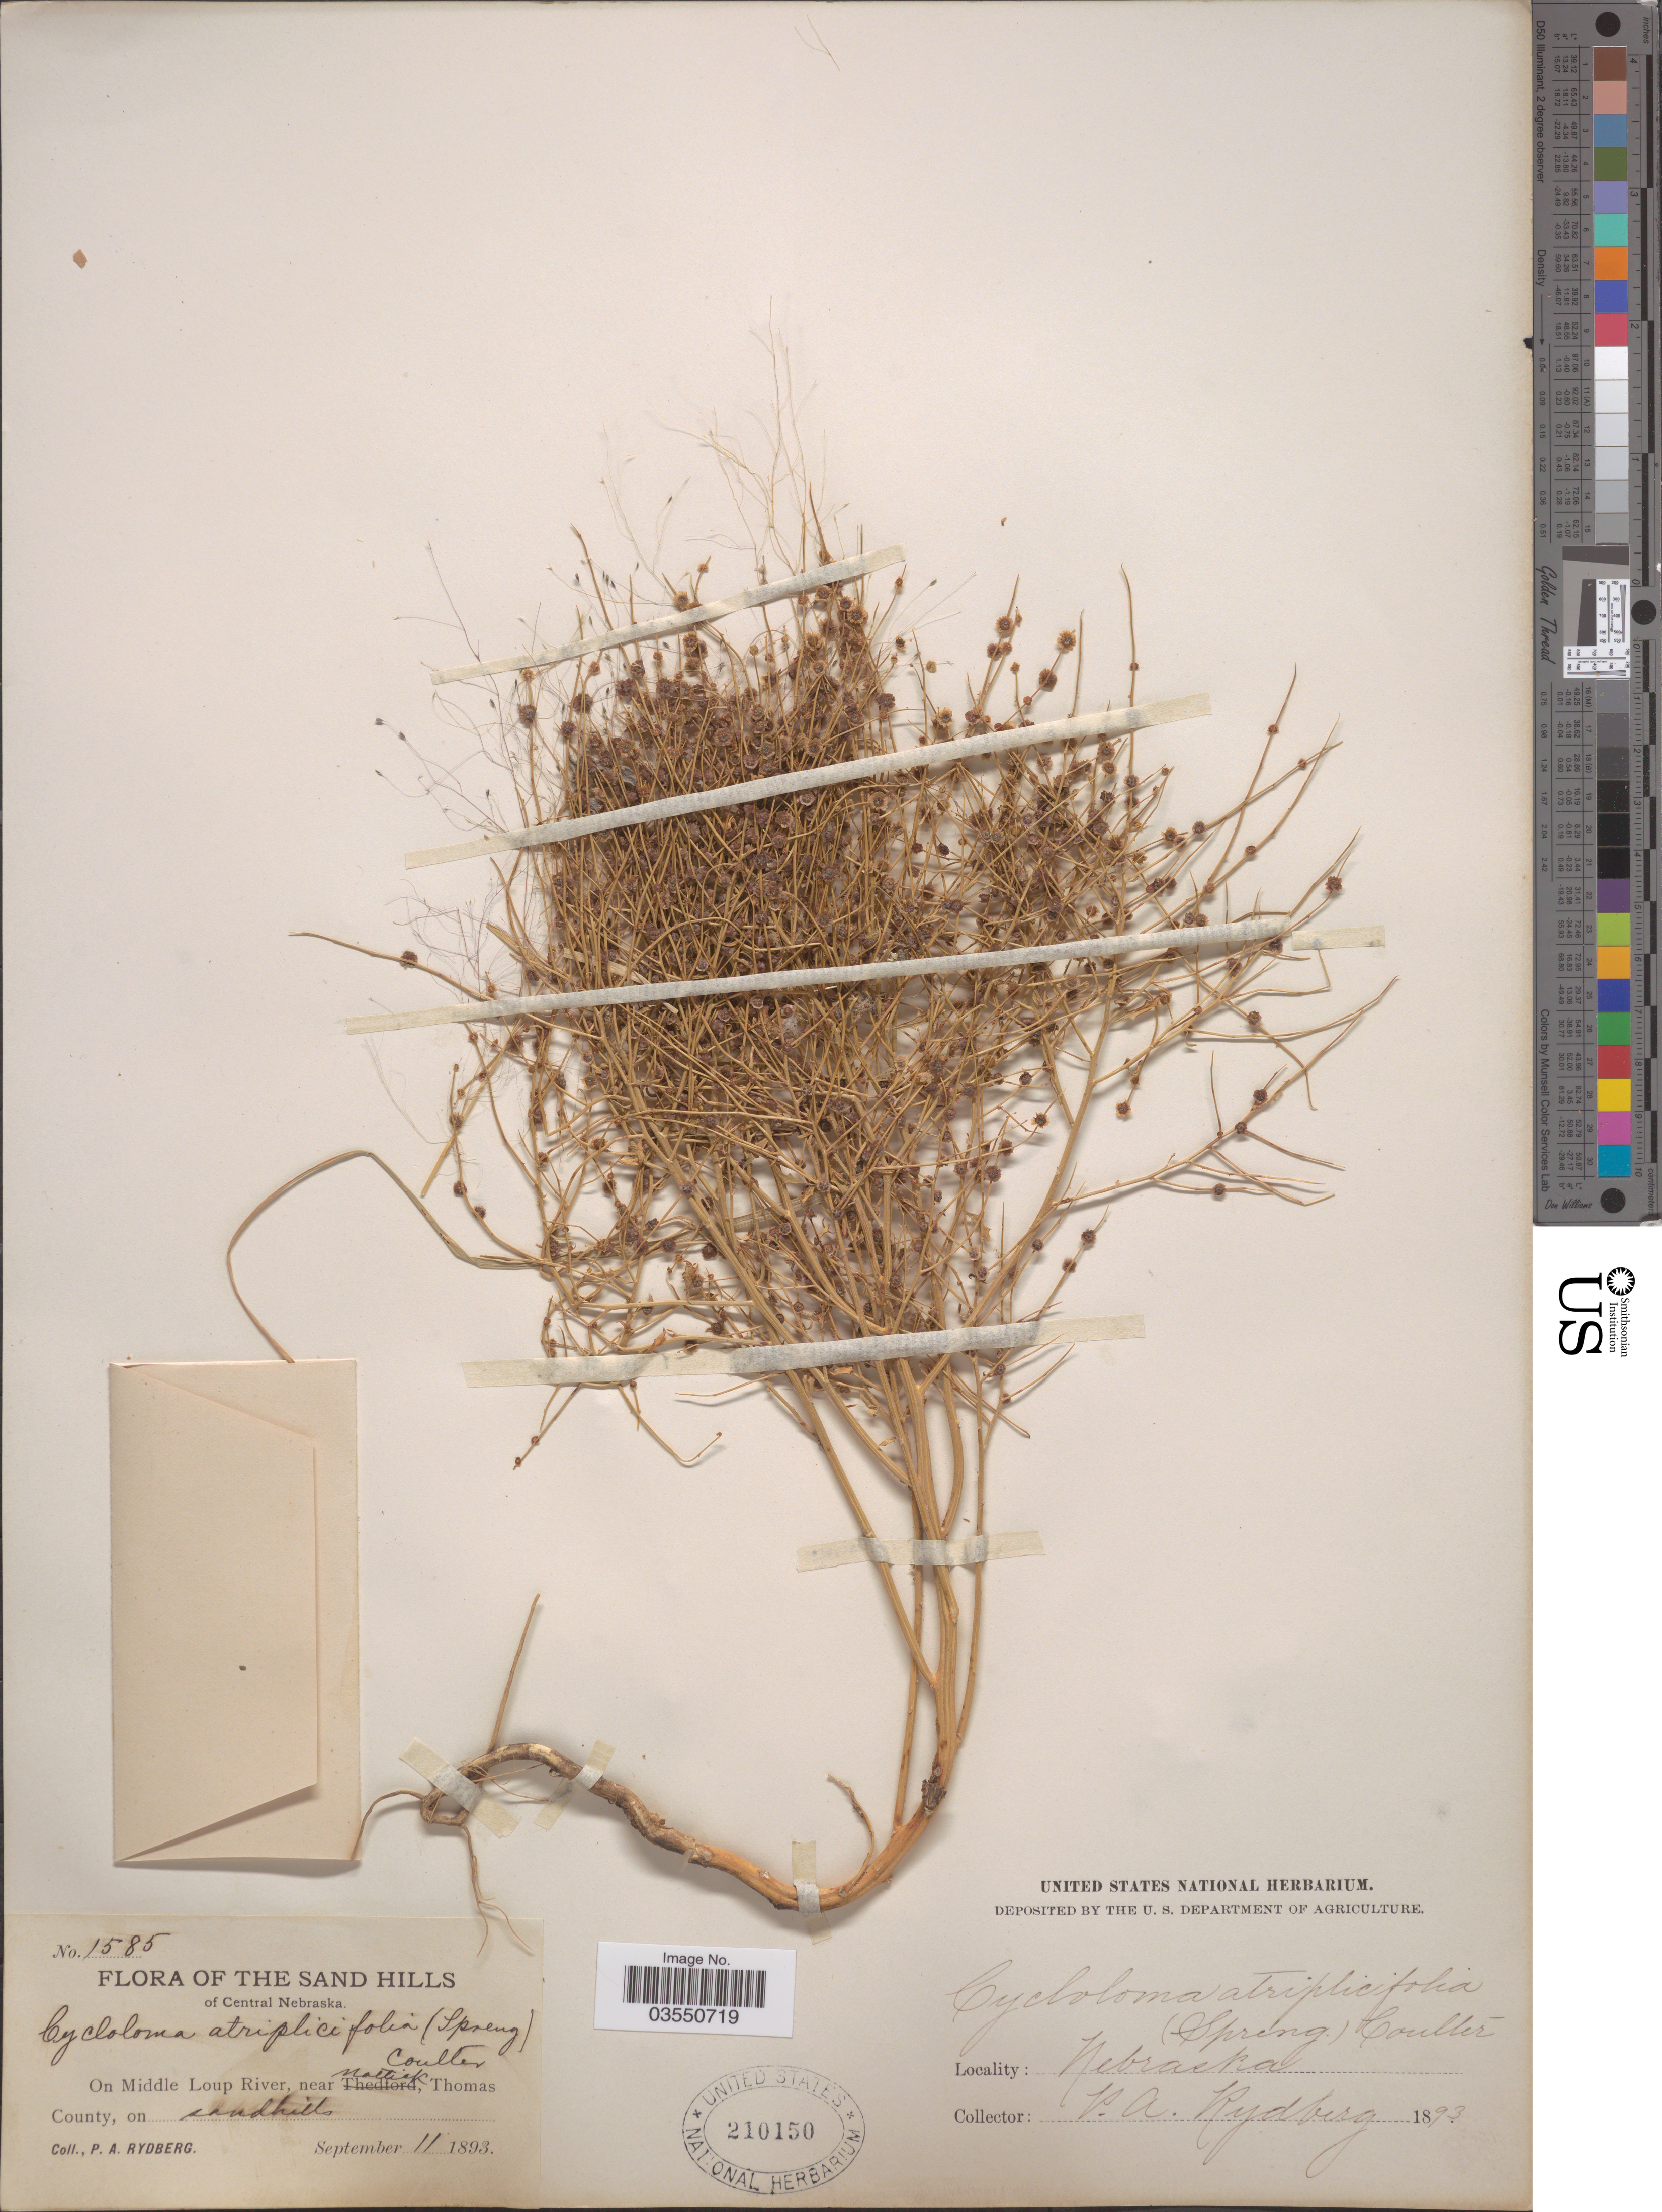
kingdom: Plantae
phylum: Tracheophyta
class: Magnoliopsida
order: Caryophyllales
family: Amaranthaceae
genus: Dysphania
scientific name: Dysphania atriplicifolia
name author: (Spreng.) G. Kadereit et al.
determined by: U.S. National Herbarium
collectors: P. A. Rydberg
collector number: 1585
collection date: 1893-09-11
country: United States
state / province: Nebraska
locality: The Sand Hills of Central Nebraska. On Middle Loup River, near Nattick, Thomas County.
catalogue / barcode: US 210150